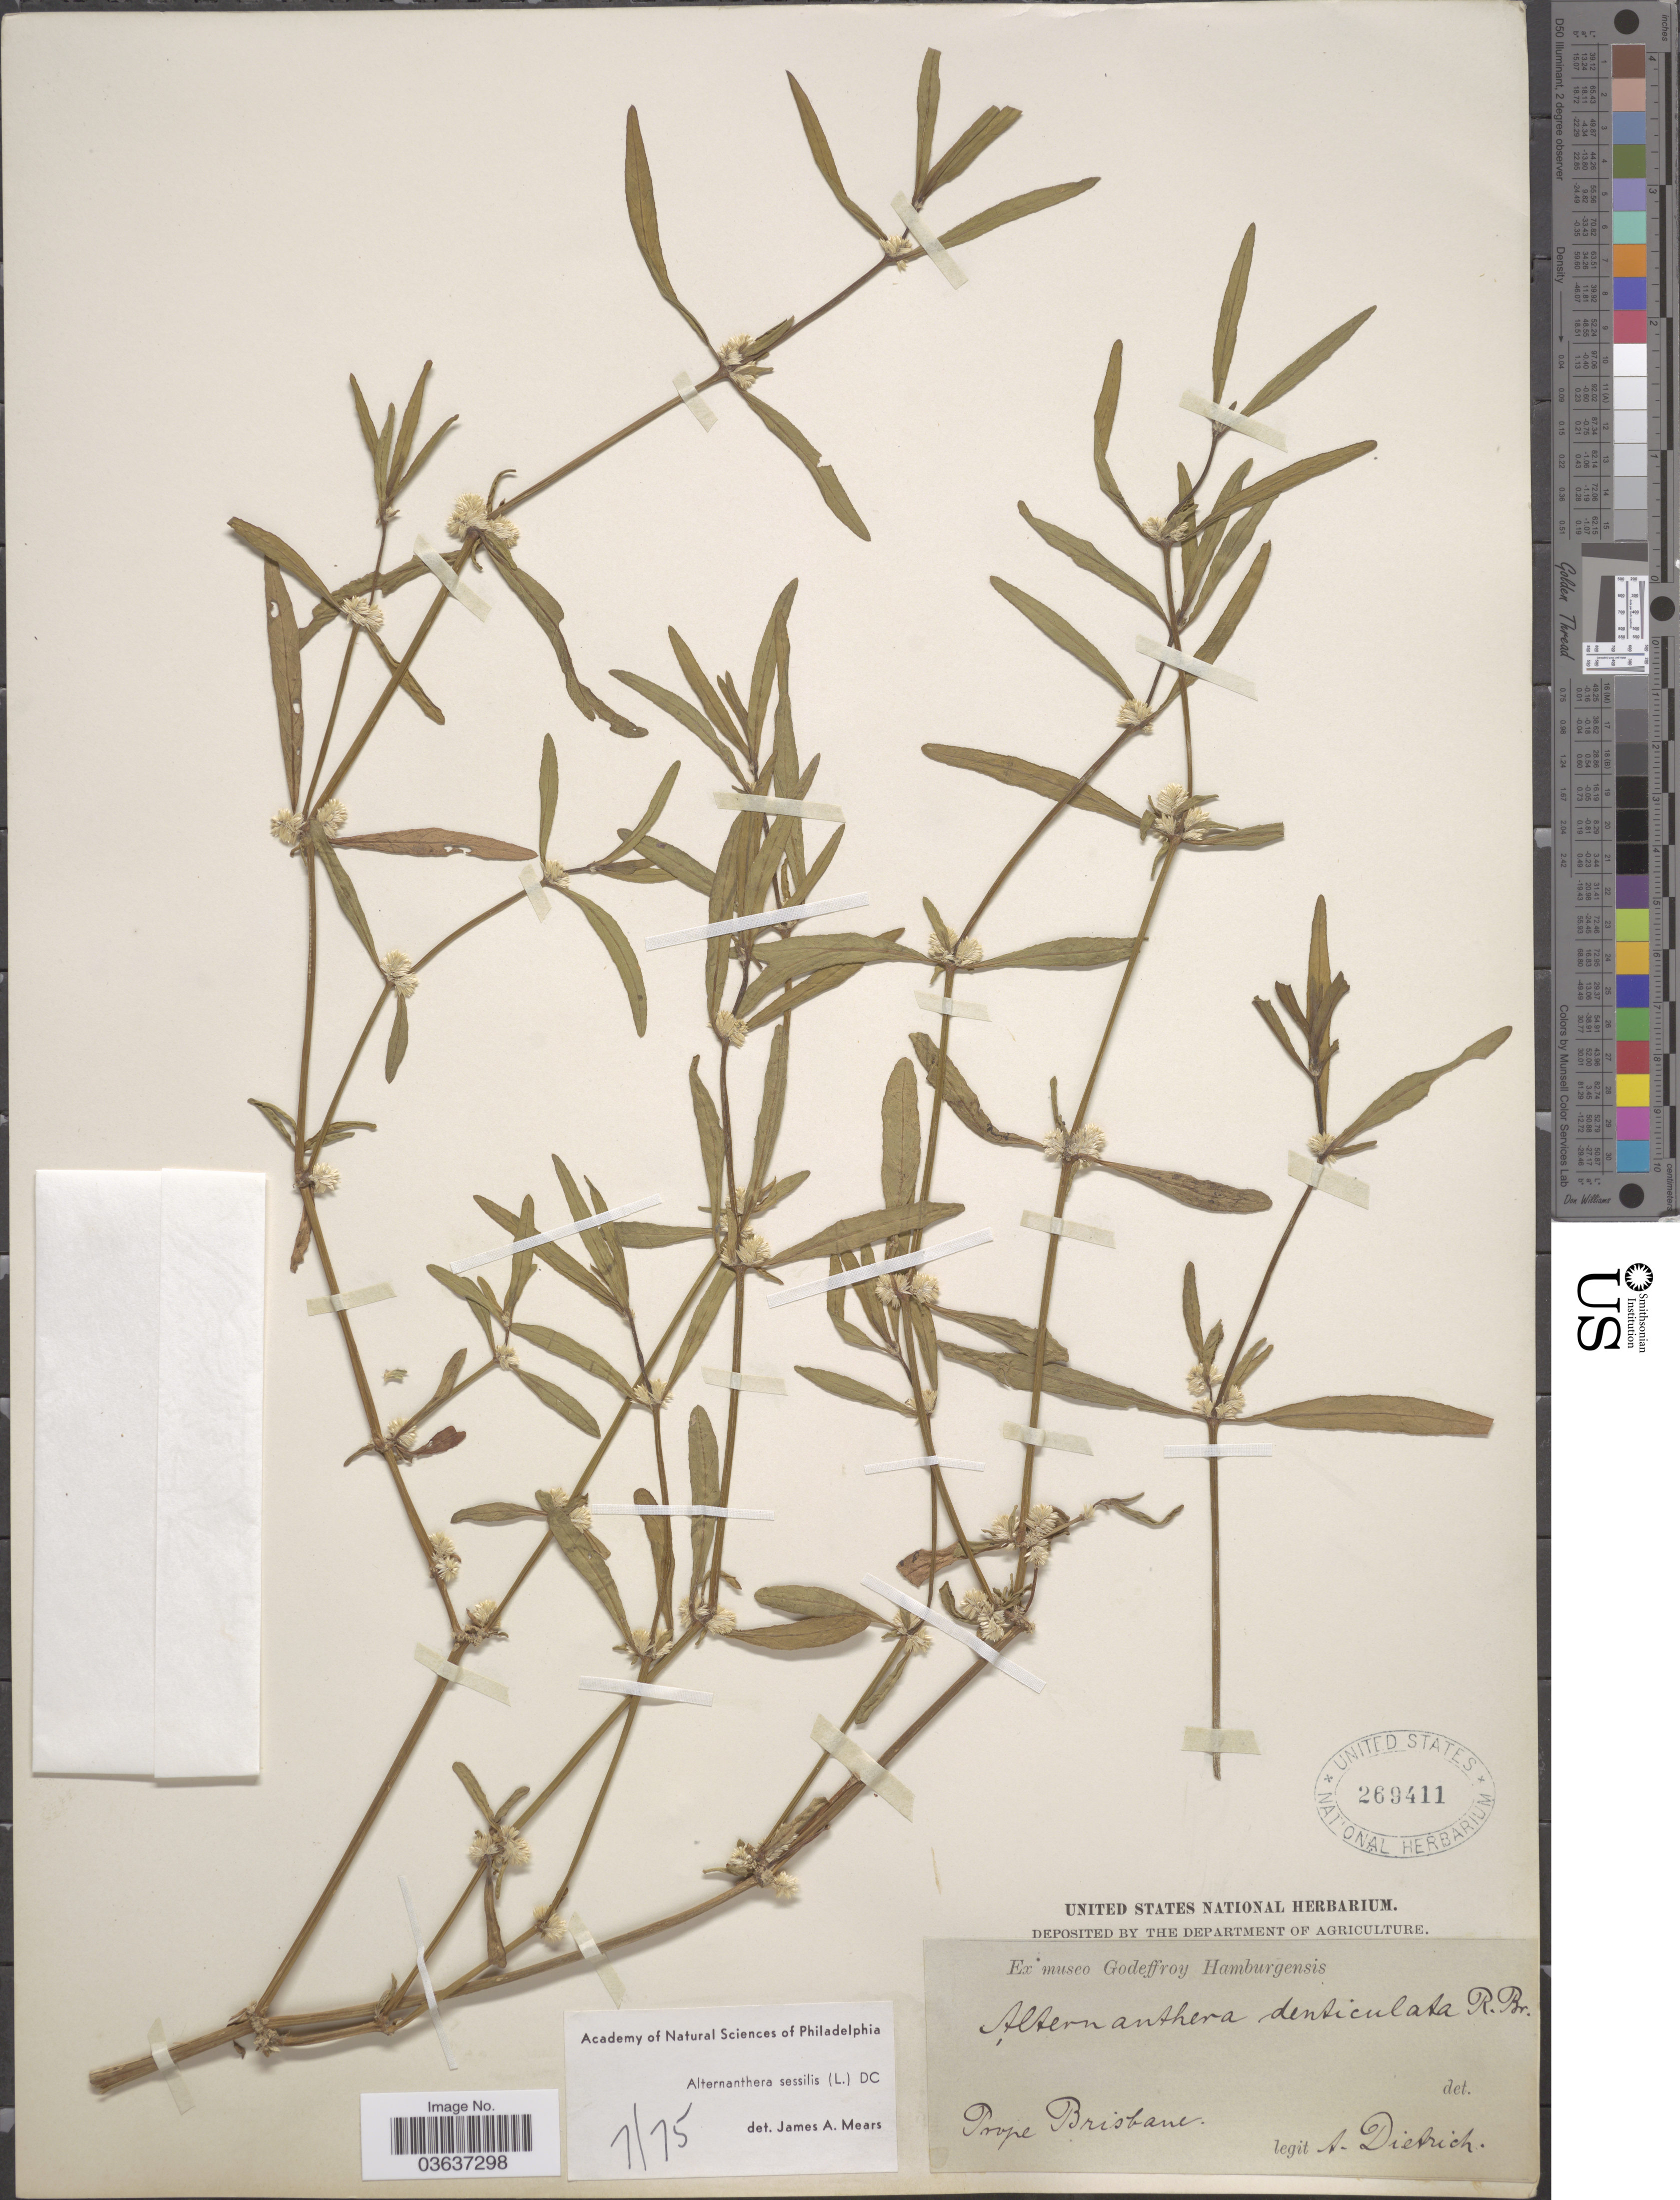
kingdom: Plantae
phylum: Tracheophyta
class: Magnoliopsida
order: Caryophyllales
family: Amaranthaceae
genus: Alternanthera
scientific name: Alternanthera sessilis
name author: (L.) DC.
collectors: A. Dietrich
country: Australia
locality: Prope Brisbane.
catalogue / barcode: US 269411